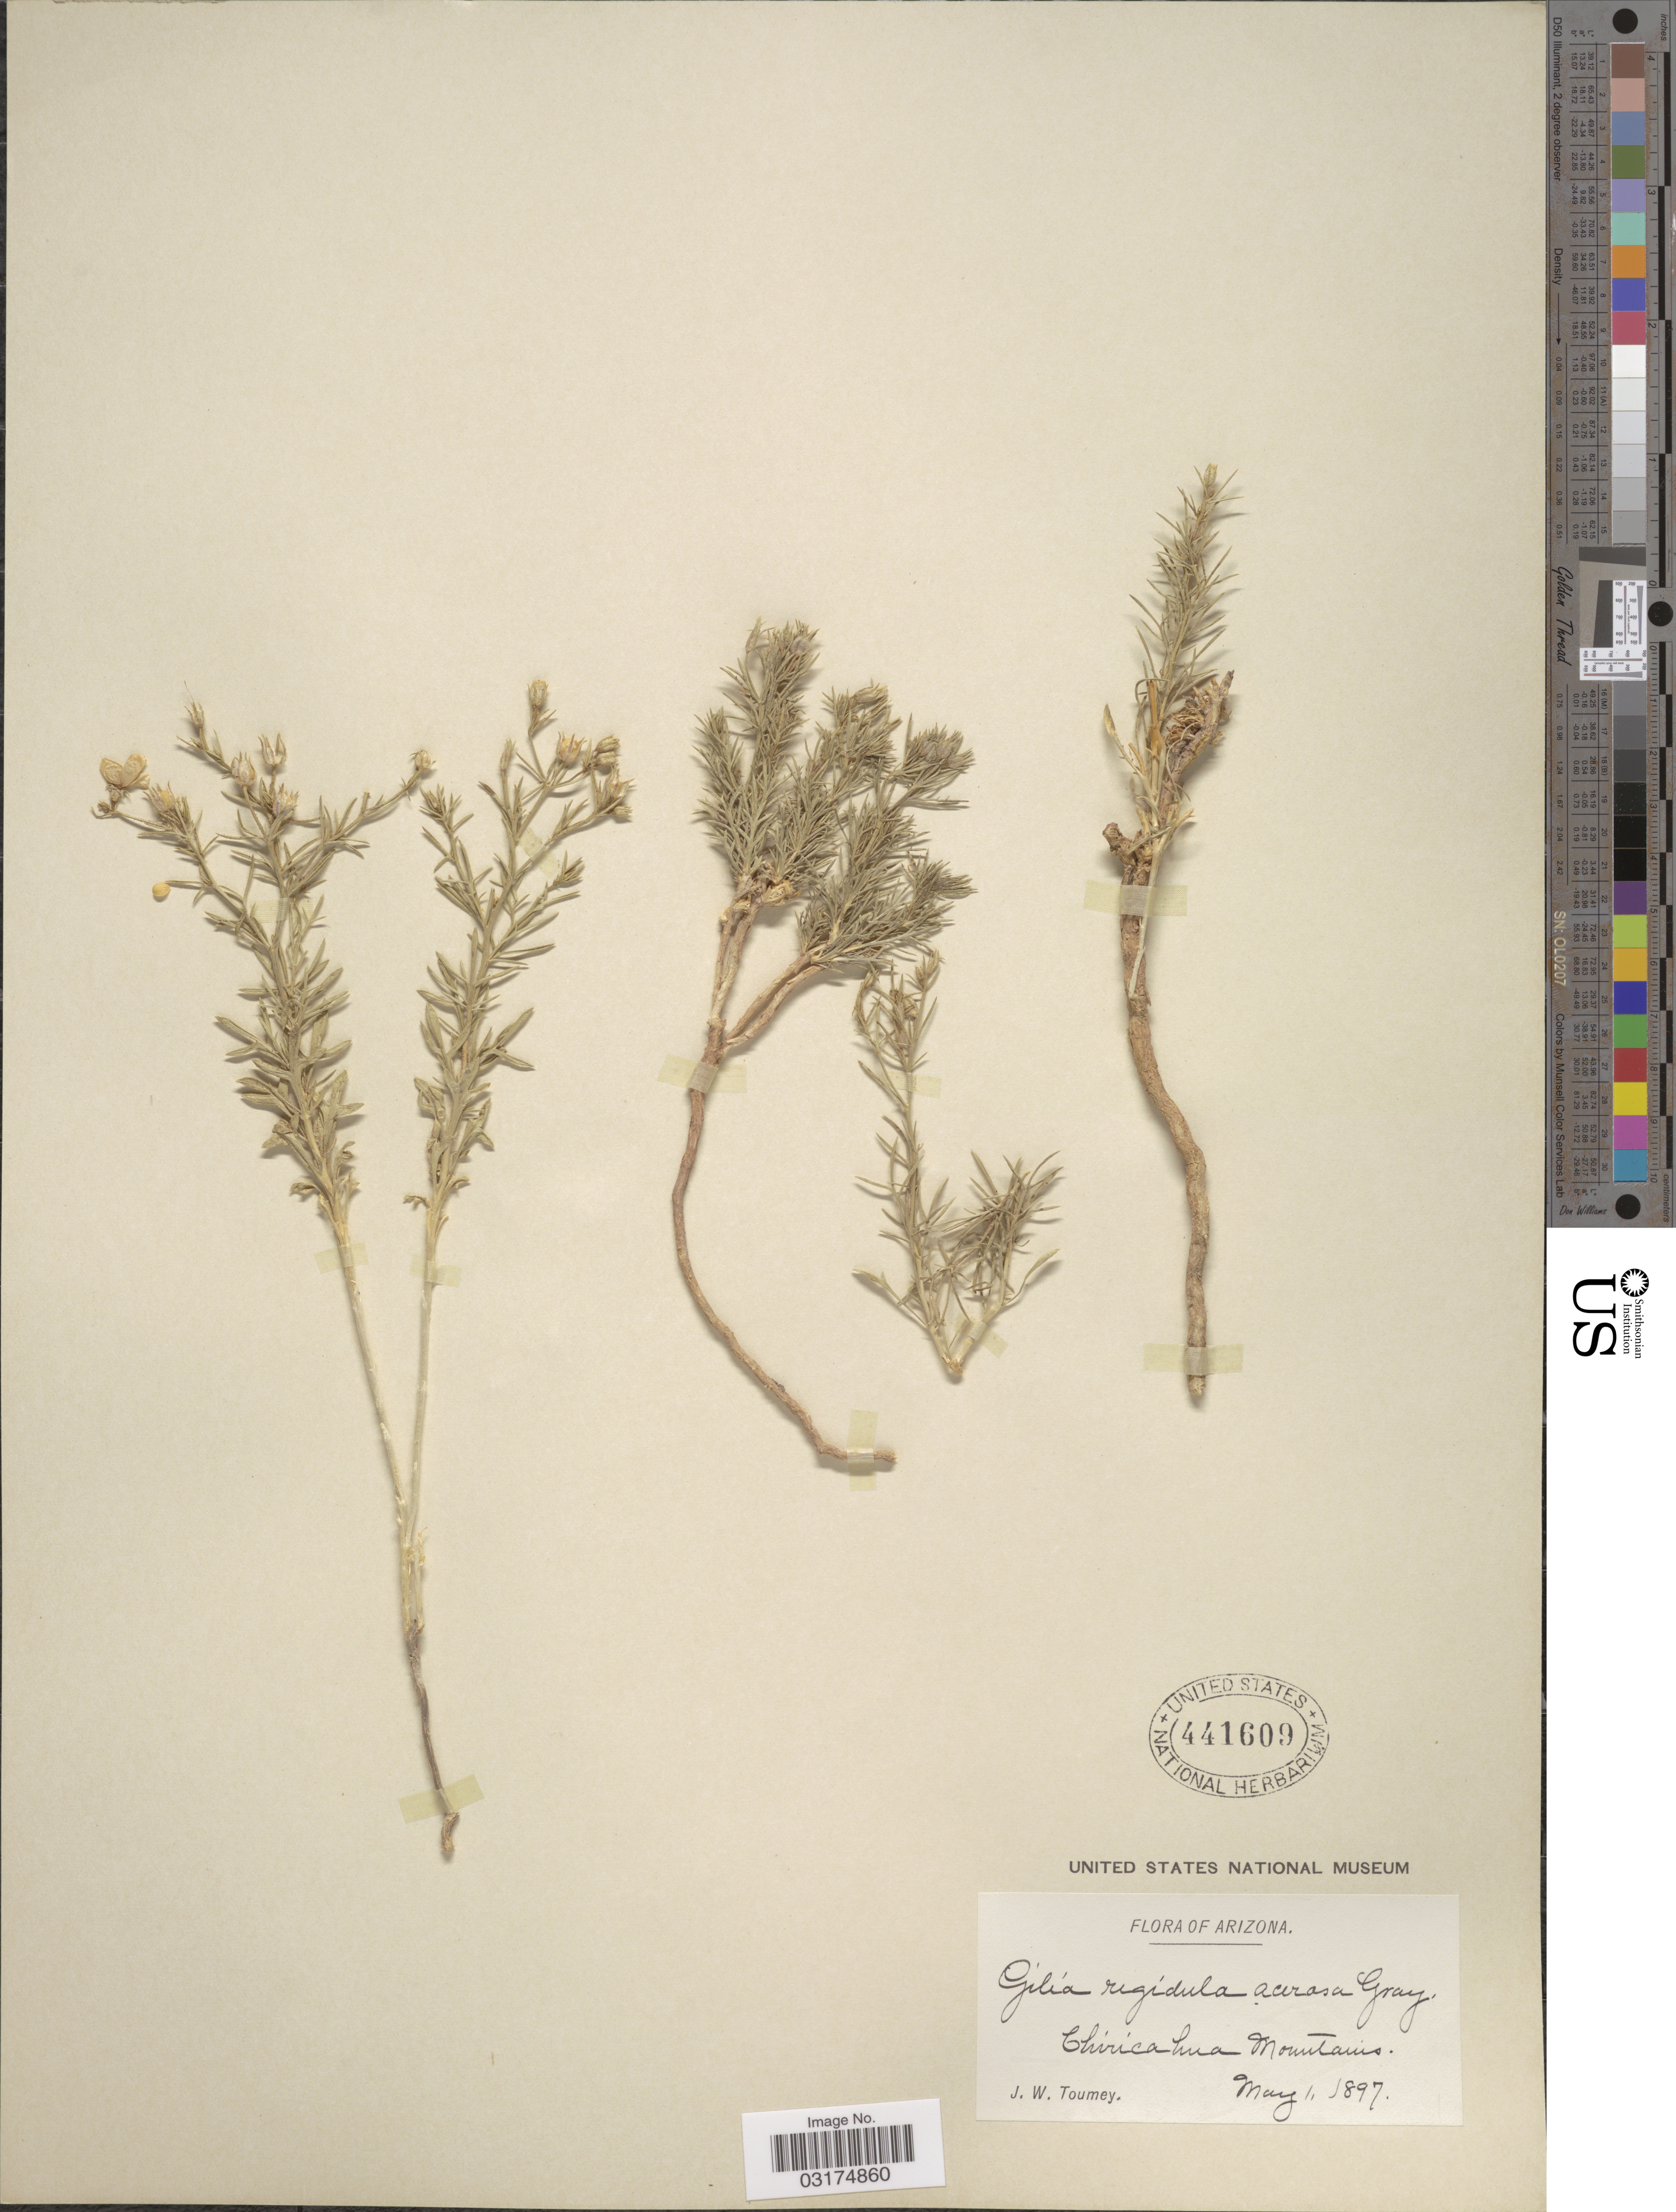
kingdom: Plantae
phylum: Tracheophyta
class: Magnoliopsida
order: Ericales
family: Polemoniaceae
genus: Giliastrum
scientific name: Giliastrum acerosum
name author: (A. Gray) Rydb.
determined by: Strong, Mark T., (BOT), Smithsonian Institution - National Museum of Natural History (UNITED STATES)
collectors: J. W. Toumey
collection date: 1897-05-01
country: United States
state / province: Arizona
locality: Chiricahua Mountains.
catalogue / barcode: US 441609